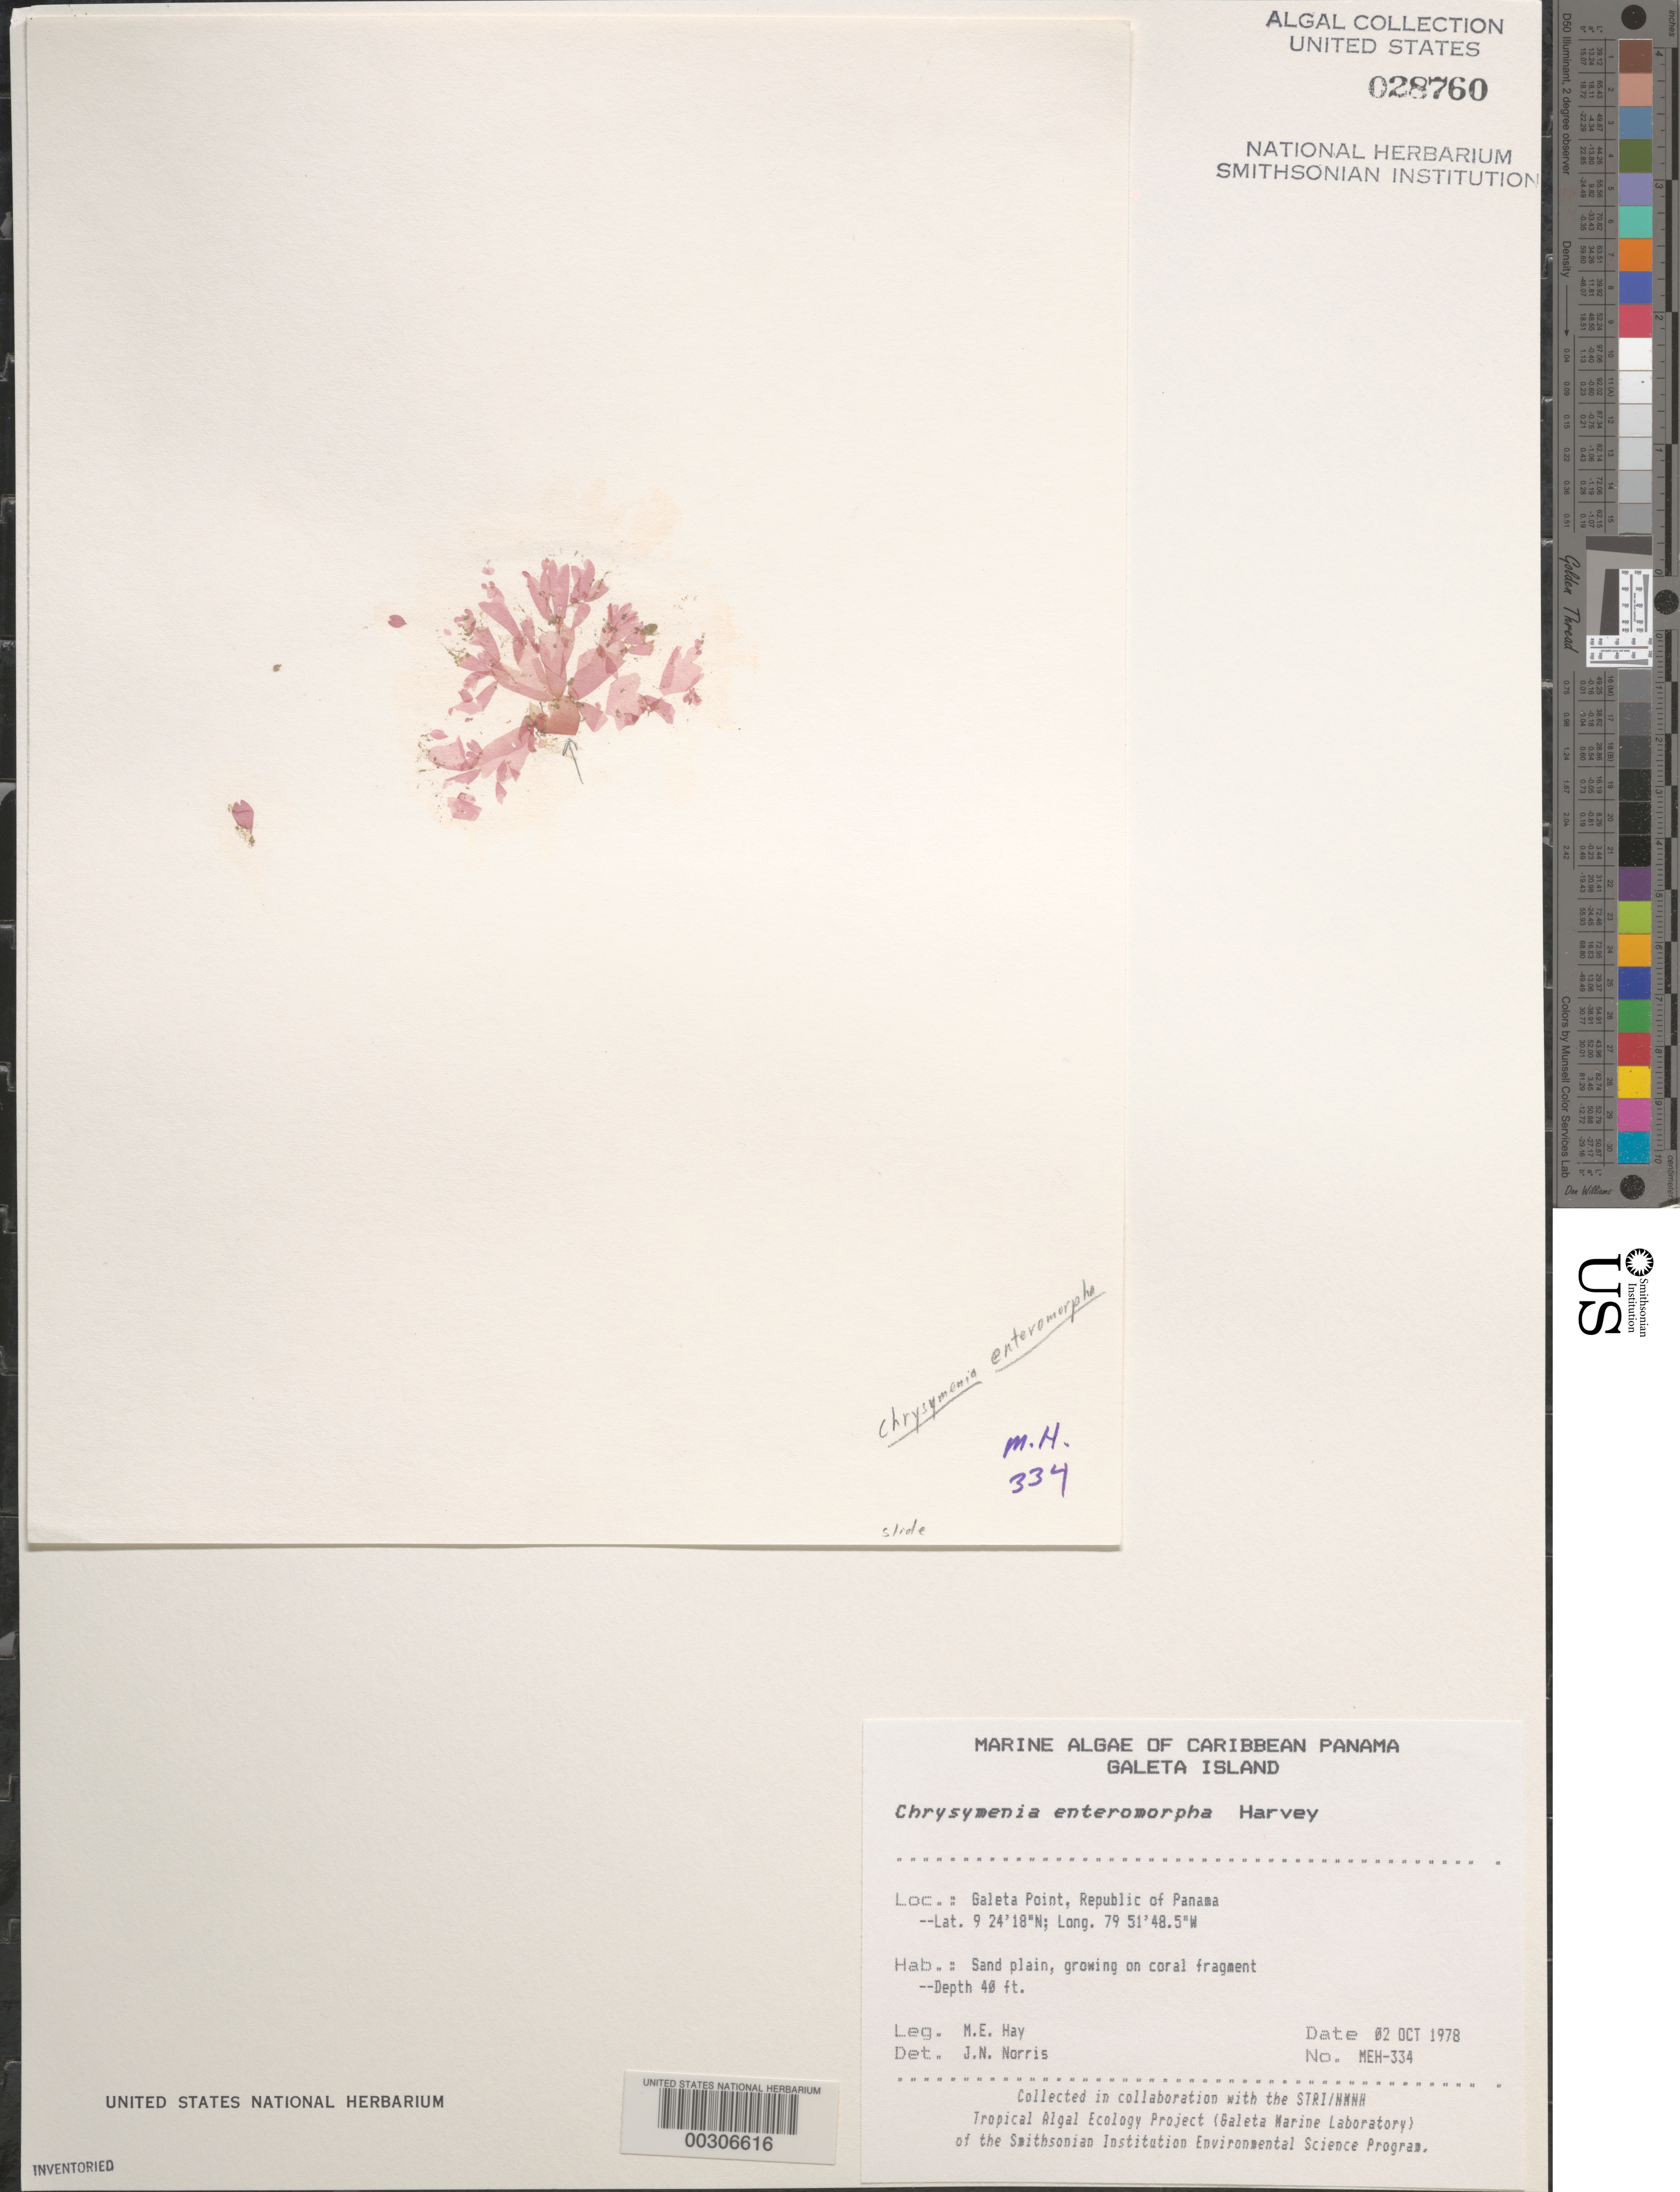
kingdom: Plantae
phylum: Rhodophyta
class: Florideophyceae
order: Rhodymeniales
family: Rhodymeniaceae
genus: Botryocladia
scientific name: Botryocladia enteromorpha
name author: (Harv.) W.E. Schmidt et al. in W.E. Schmidt et al.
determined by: Algae name updating Project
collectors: M. E. Hay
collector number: MEH-334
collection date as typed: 02 Oct 1978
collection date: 1978-10-02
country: Panama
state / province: Colón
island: Galeta Island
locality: Galeta Point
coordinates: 9 24' 18" N, 79 51' 48.5" W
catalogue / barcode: US 28760